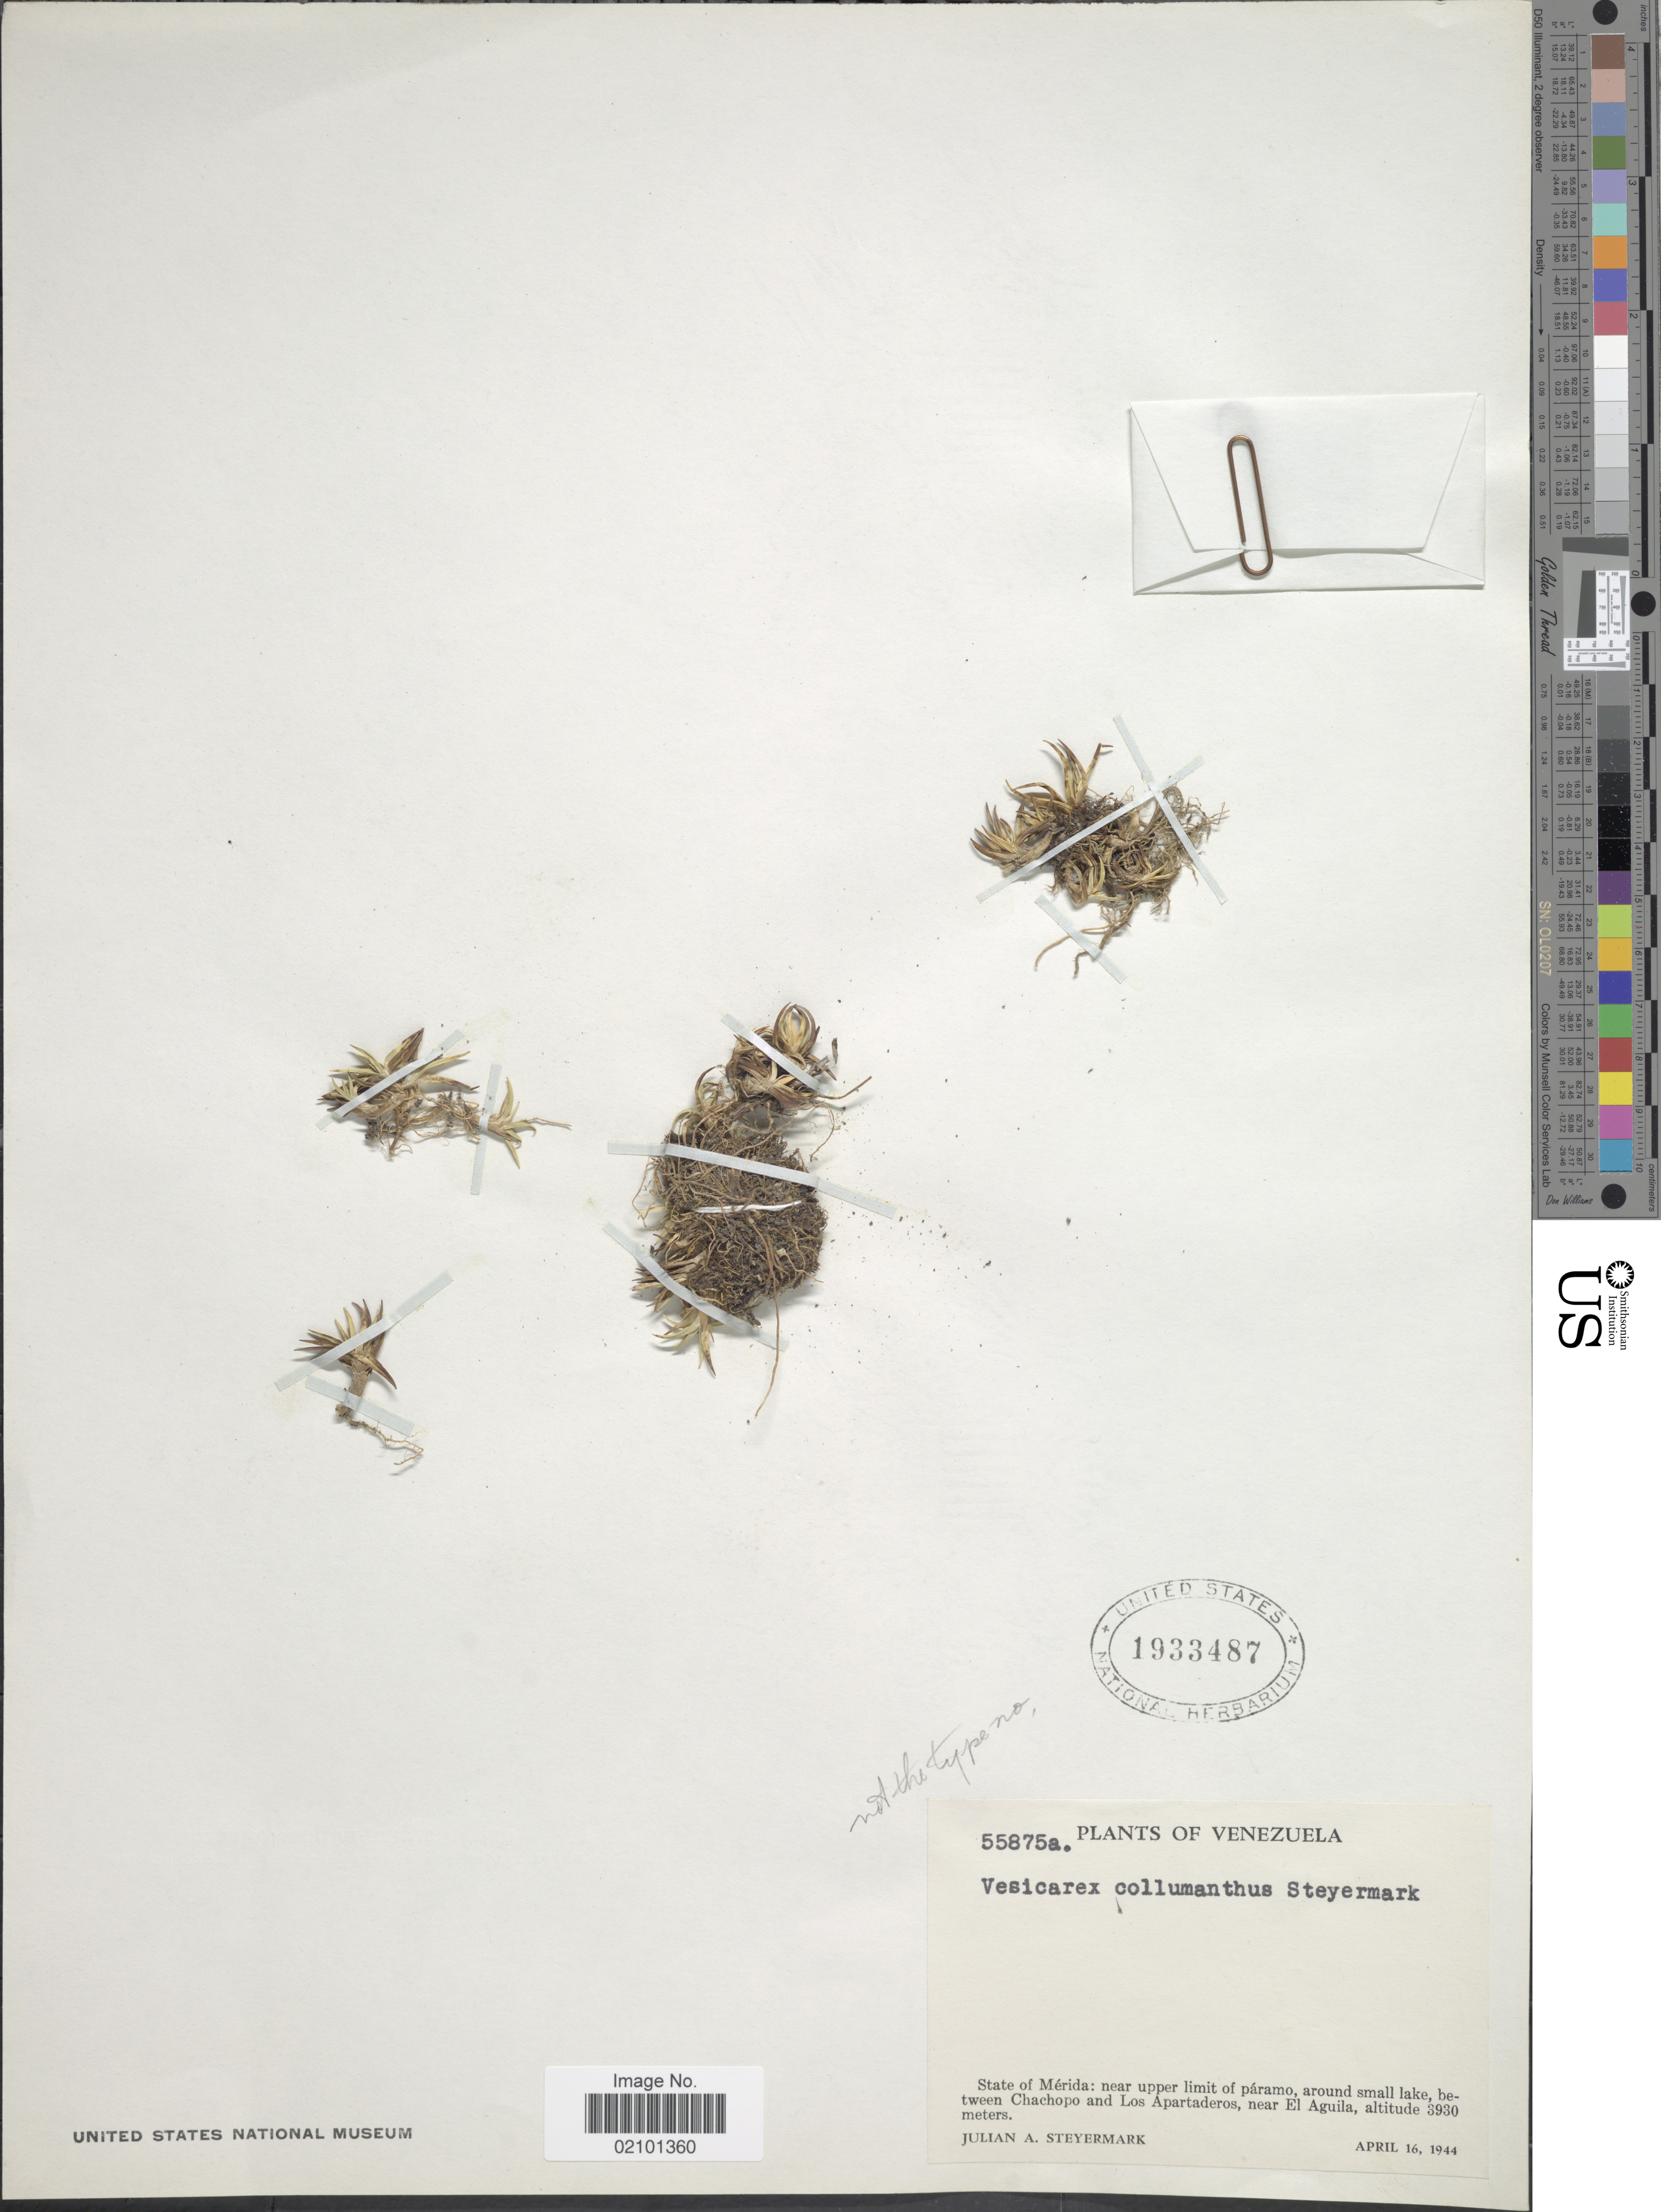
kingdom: Plantae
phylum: Tracheophyta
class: Liliopsida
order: Poales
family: Cyperaceae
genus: Carex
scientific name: Carex collumanthus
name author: (Steyerm.) L.E. Mora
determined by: Strong, Mark T., (BOT), Smithsonian Institution - National Museum of Natural History (UNITED STATES)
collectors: J. Steyermark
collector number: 55875a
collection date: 1944-04-16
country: Venezuela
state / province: Mérida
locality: State of Merida: near upper limit of paramo, around small lake, between Chachopo and Los Apartaderos, near El Aguila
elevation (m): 3930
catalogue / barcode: US 1933487